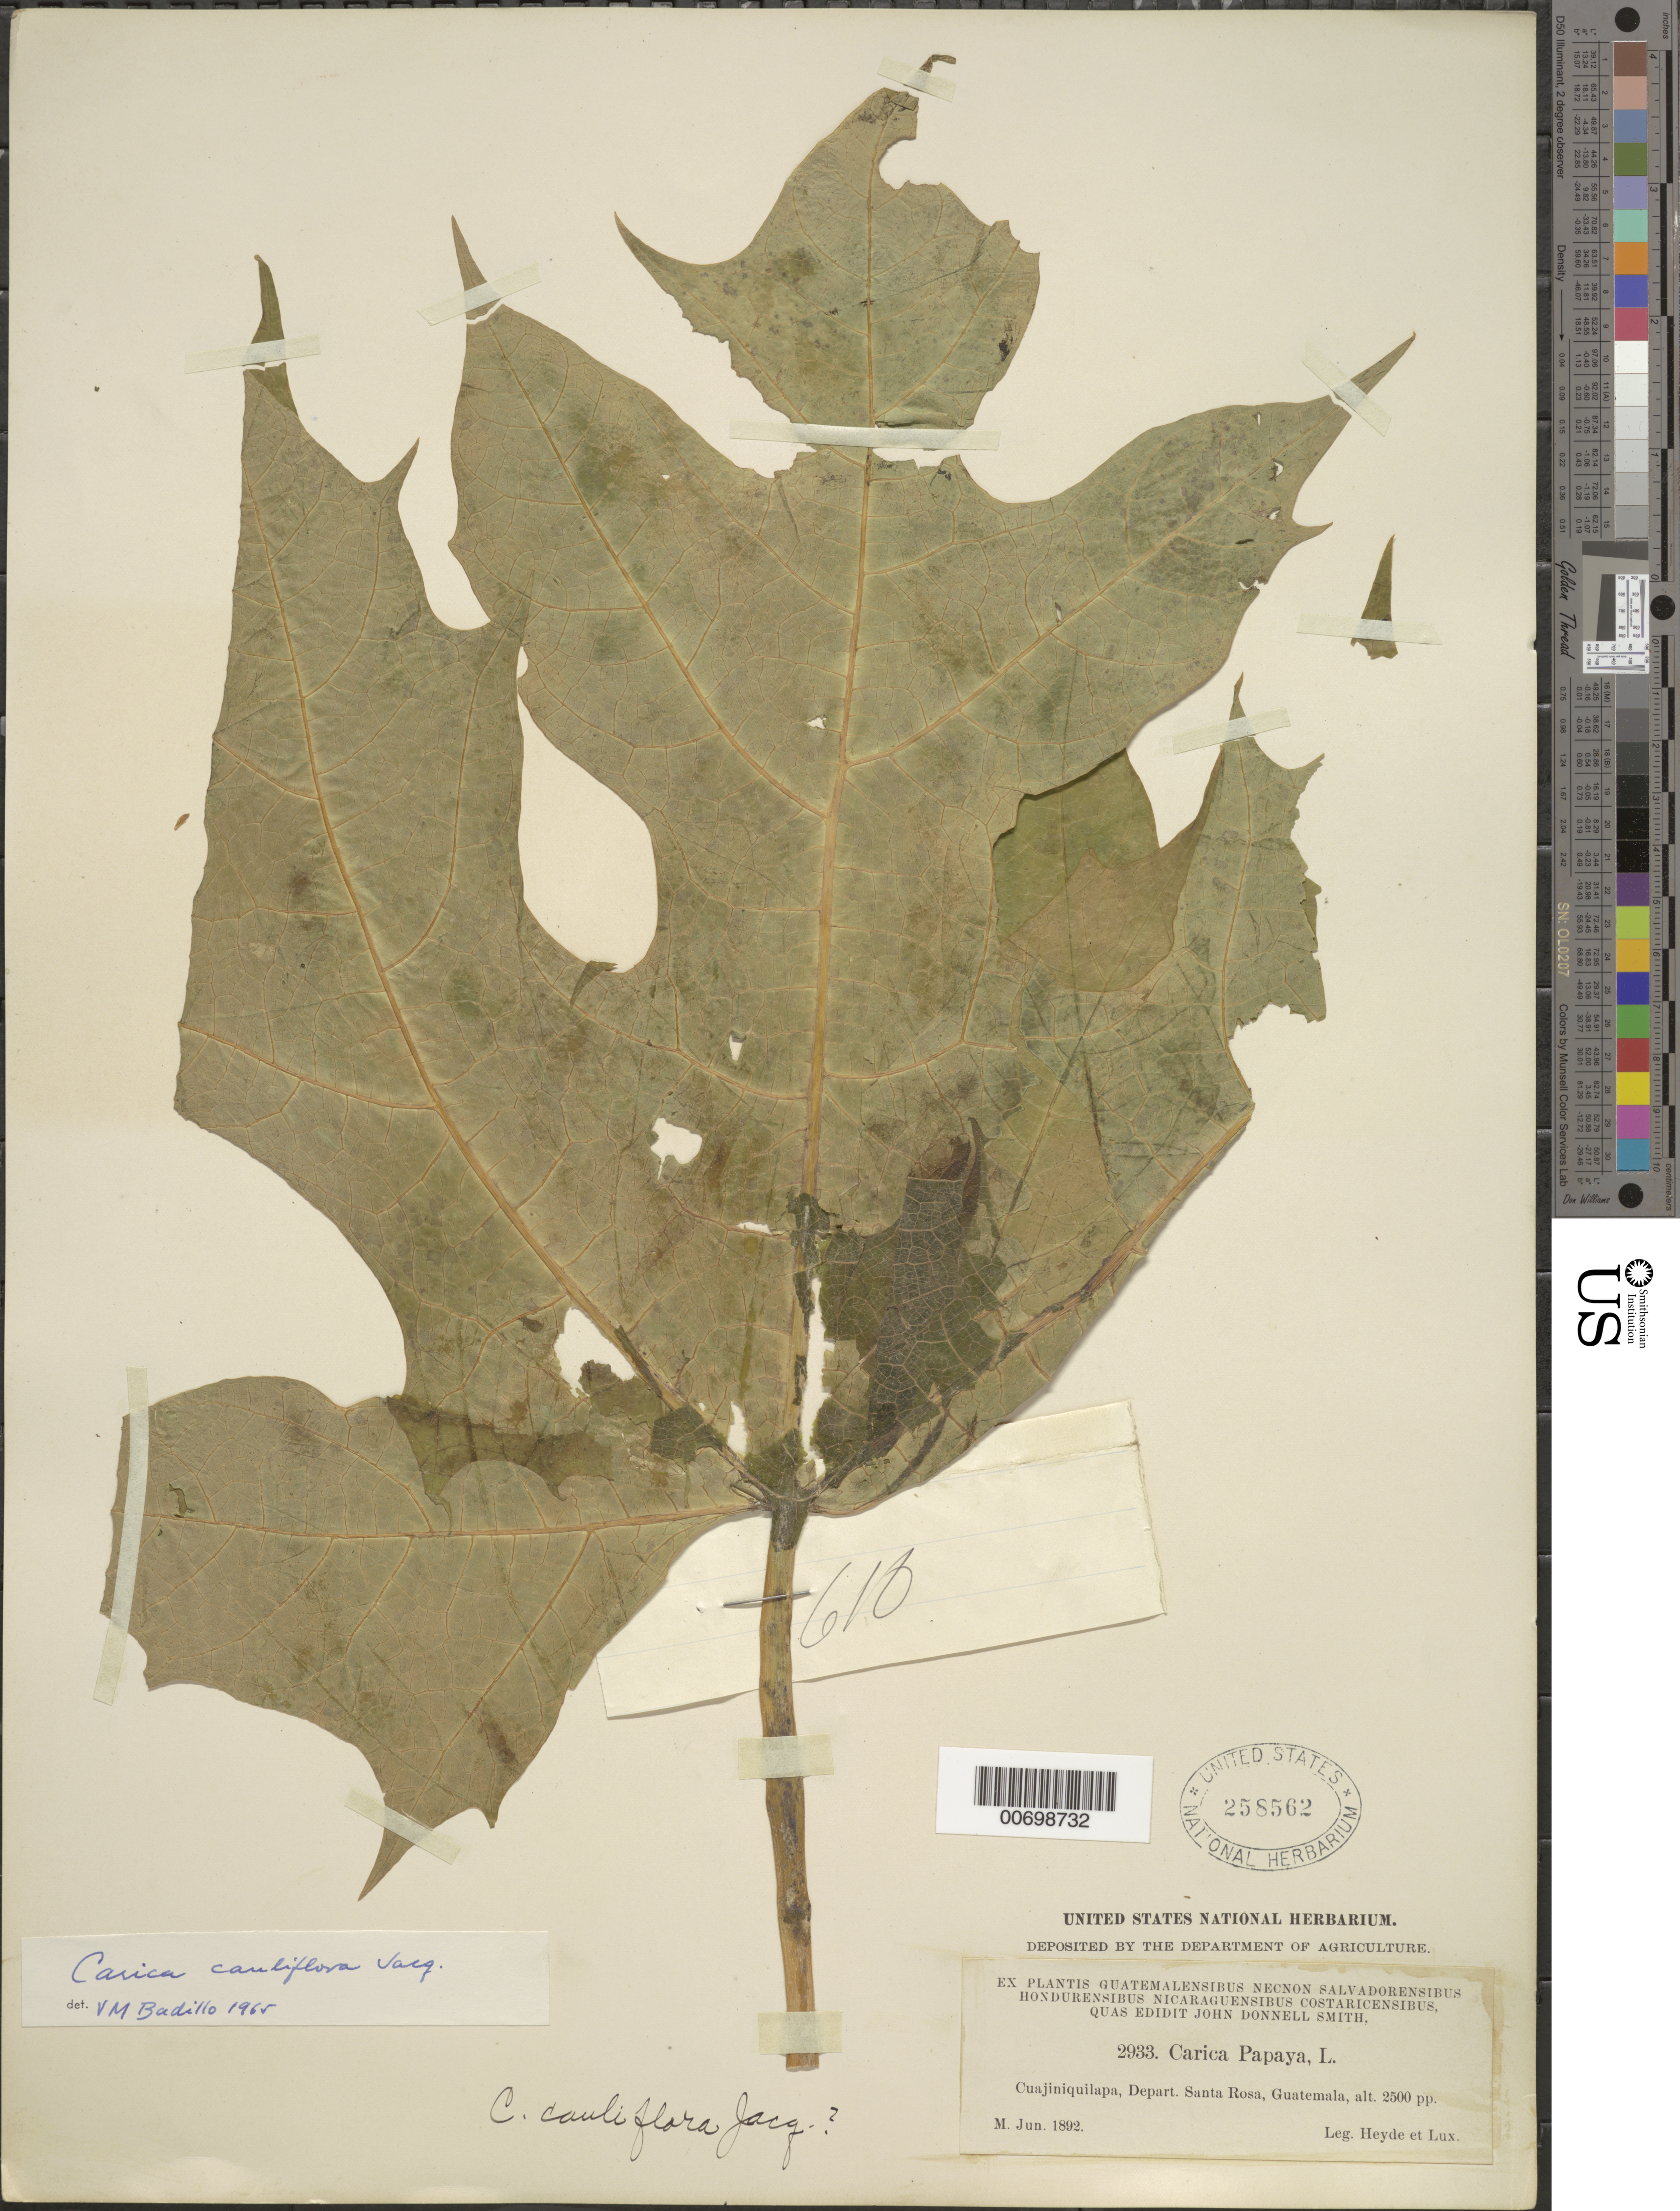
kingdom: Plantae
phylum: Tracheophyta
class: Magnoliopsida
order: Brassicales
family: Caricaceae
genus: Vasconcellea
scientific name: Vasconcellea cauliflora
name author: (Jacq.) A. DC.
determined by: Strong, M. T., (US), Smithsonian Institution - National Museum of Natural History (UNITED STATES)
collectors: E. T. Heyde & E. Lux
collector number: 2933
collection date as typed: Jun 1892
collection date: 1892-06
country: Guatemala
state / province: Santa Rosa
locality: Cuajiniquilapa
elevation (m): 762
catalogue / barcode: US 258562